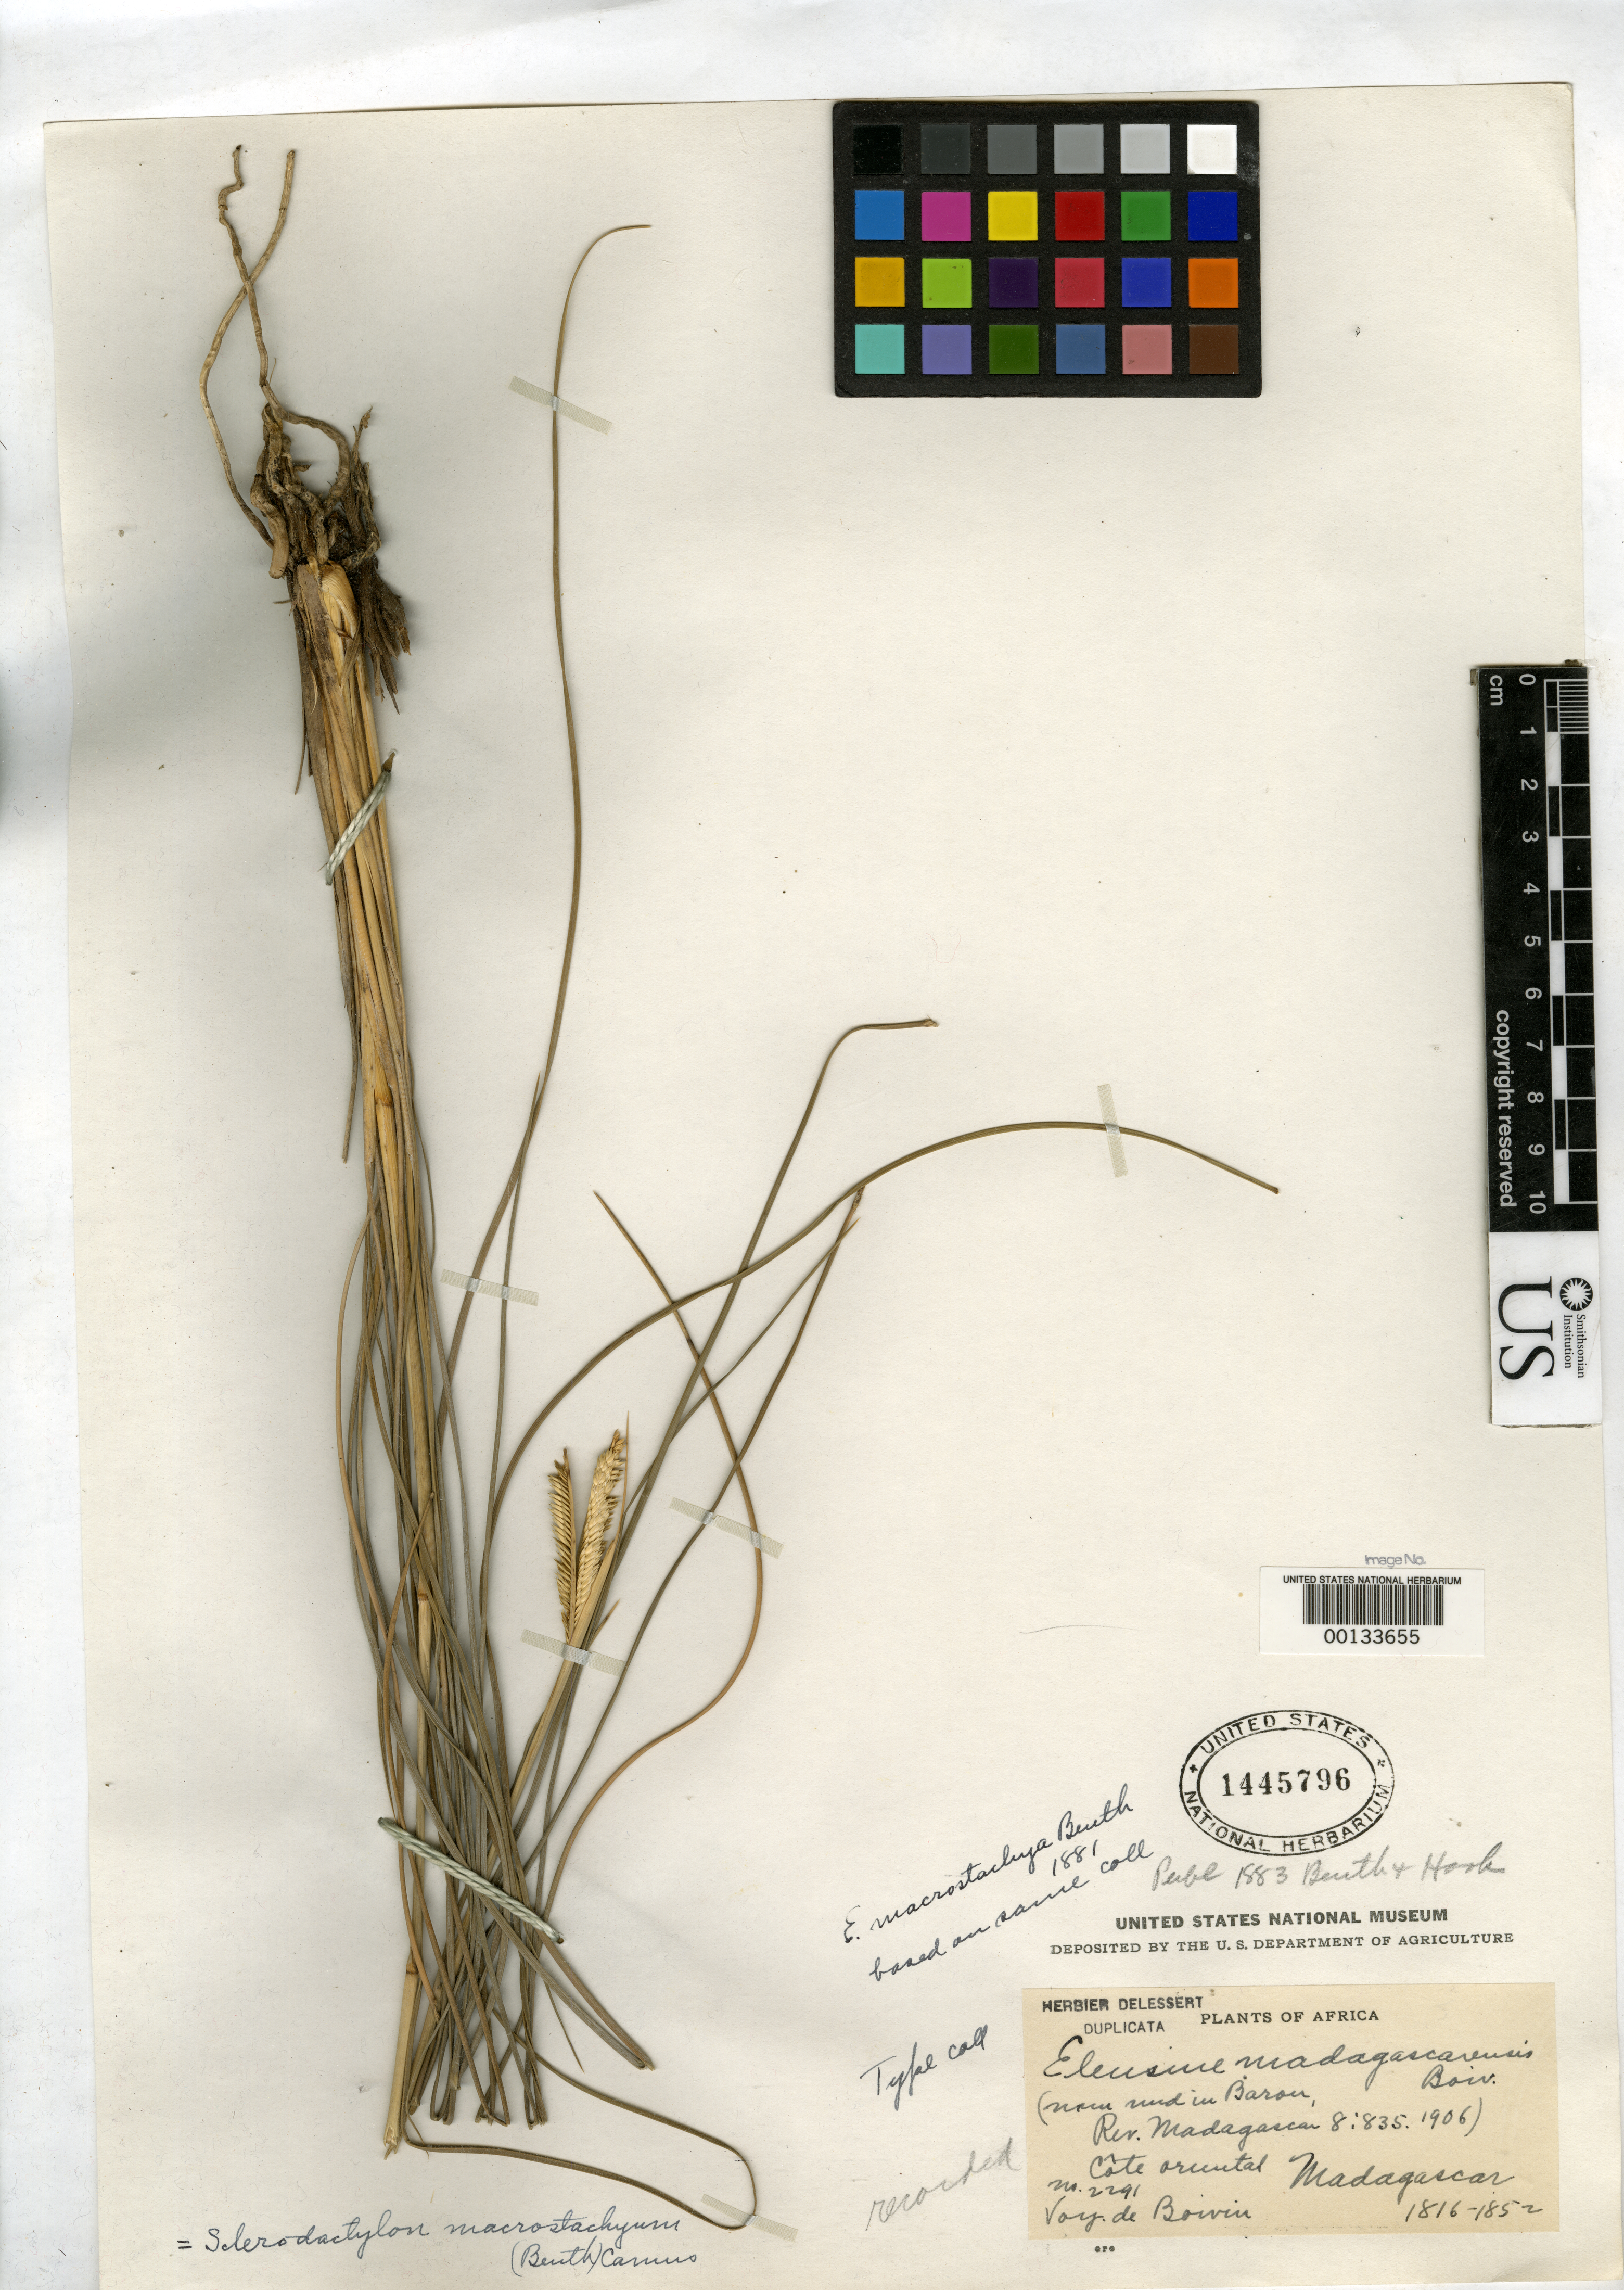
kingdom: Plantae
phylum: Tracheophyta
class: Liliopsida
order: Poales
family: Poaceae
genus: Eleusine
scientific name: Eleusine macrostachya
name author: Benth.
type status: Isotype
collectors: L. H. Boivin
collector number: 2291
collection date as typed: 1816 to -- --- 1852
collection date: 1816/1852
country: Madagascar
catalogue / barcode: US 1445796